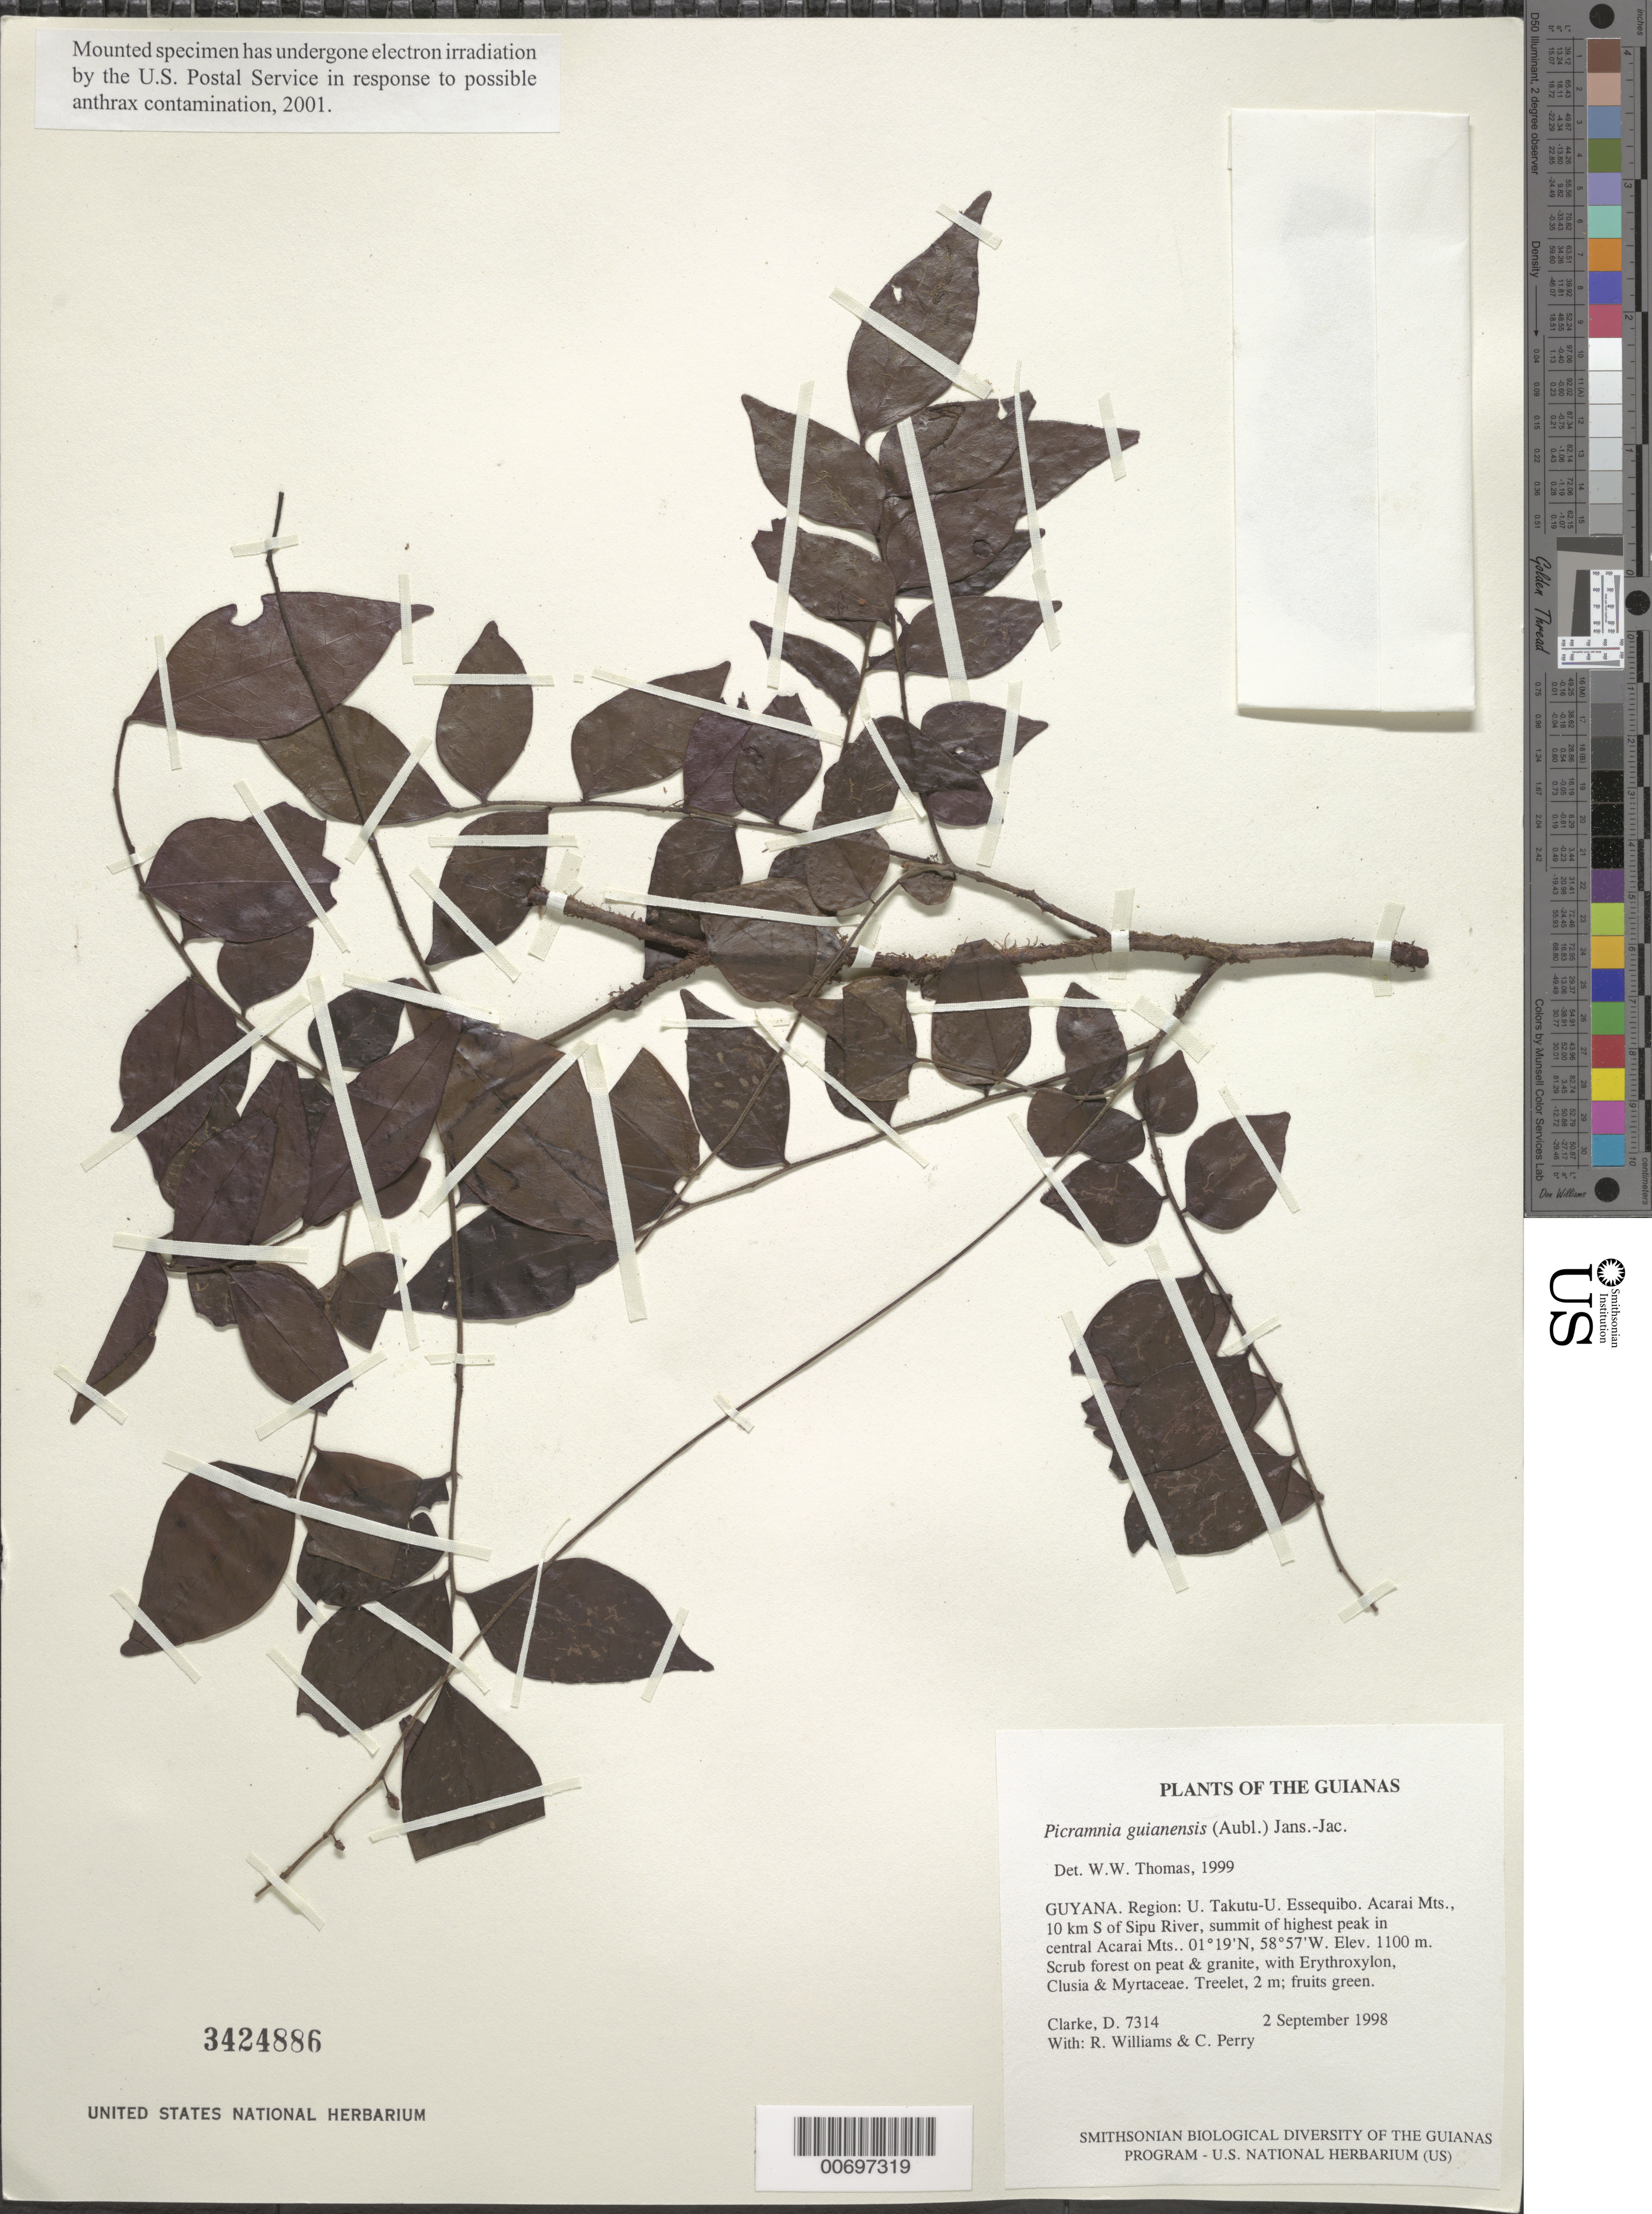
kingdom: Plantae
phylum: Tracheophyta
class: Magnoliopsida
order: Picramniales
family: Picramniaceae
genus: Picramnia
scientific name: Picramnia guianensis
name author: (Aubl.) Jans.-Jac.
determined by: Thomas, W. W., (NY), New York Botanical Garden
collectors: H. D. Clarke, R. Williams & C. Perry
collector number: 7314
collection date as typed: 2 September 1998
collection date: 1998-09-02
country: Guyana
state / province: U. Takutu-U. Essequibo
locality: Acarai Mts., 10 km S. of Sipu River, summit of highest peak in central Acarai Mts.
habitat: Scrub forest on peat & granite, with Erythroxylum, Clusia & Myrtaceae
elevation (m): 1100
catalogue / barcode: US 3424886